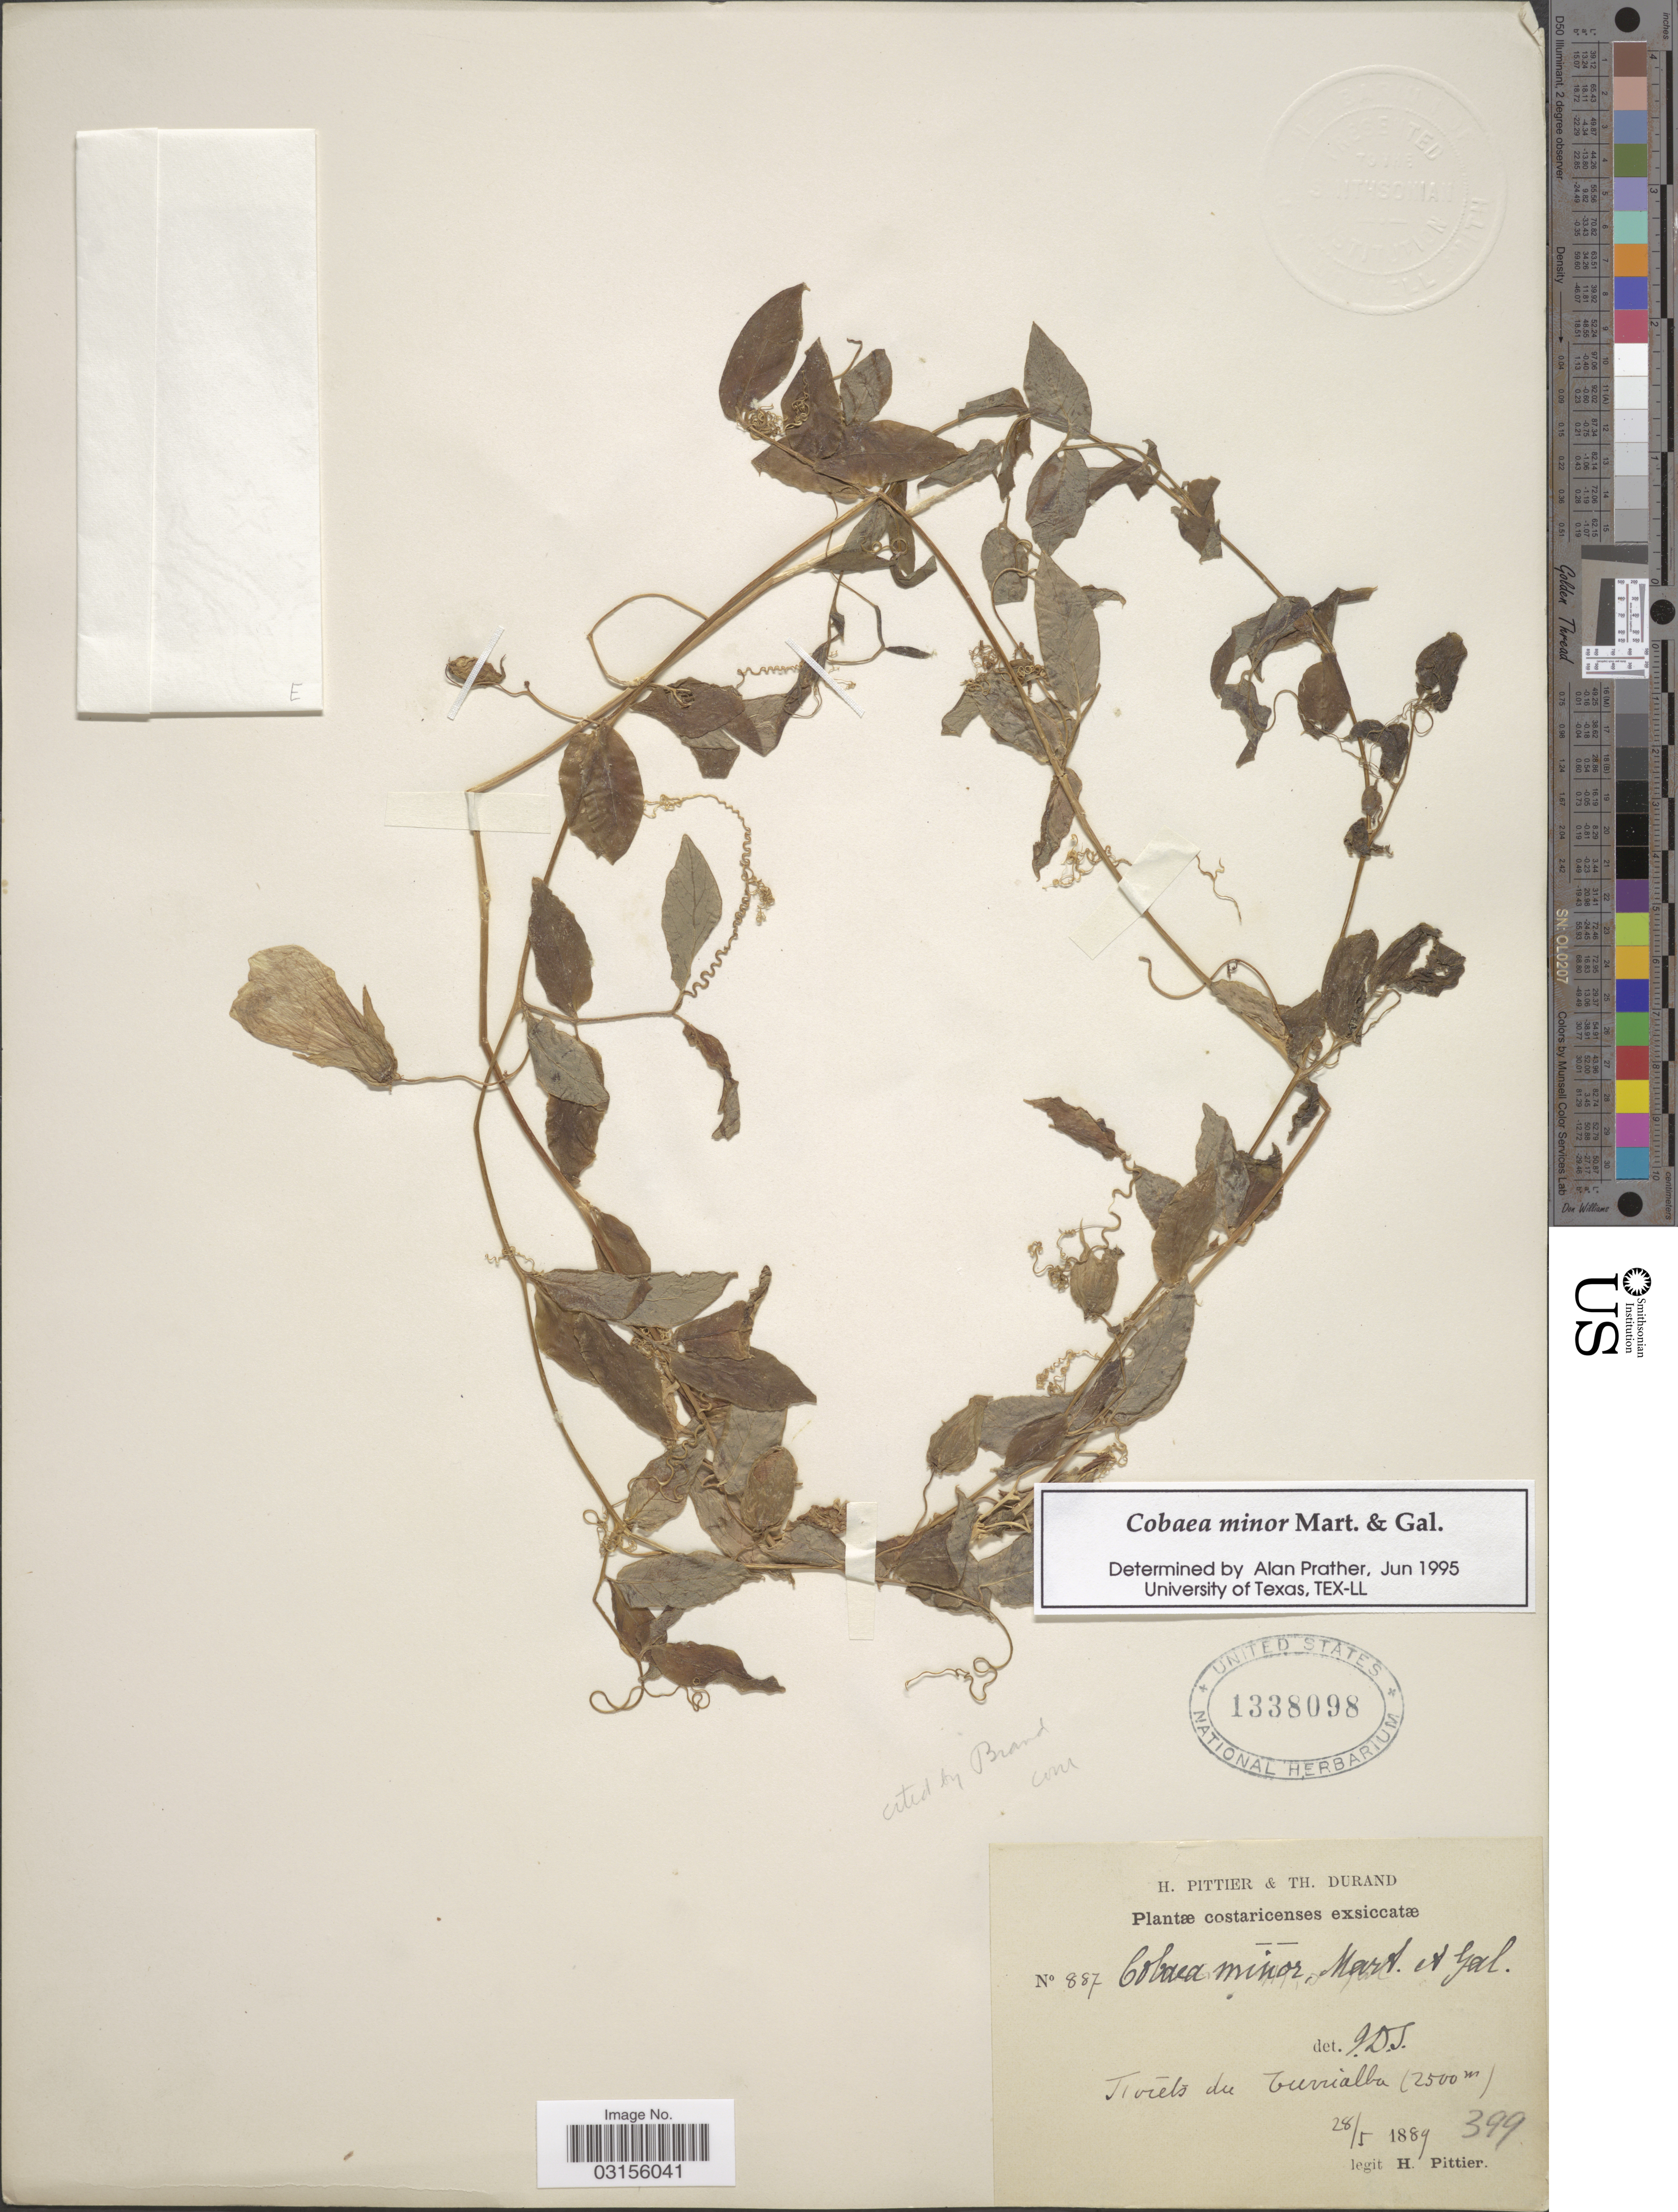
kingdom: Plantae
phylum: Tracheophyta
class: Magnoliopsida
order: Ericales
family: Polemoniaceae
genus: Cobaea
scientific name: Cobaea minor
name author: M. Martens & Galeotti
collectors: H. F. Pittier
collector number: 887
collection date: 1889-05-28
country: Costa Rica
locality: Foréts du Turrialba.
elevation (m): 2500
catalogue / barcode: US 1338098